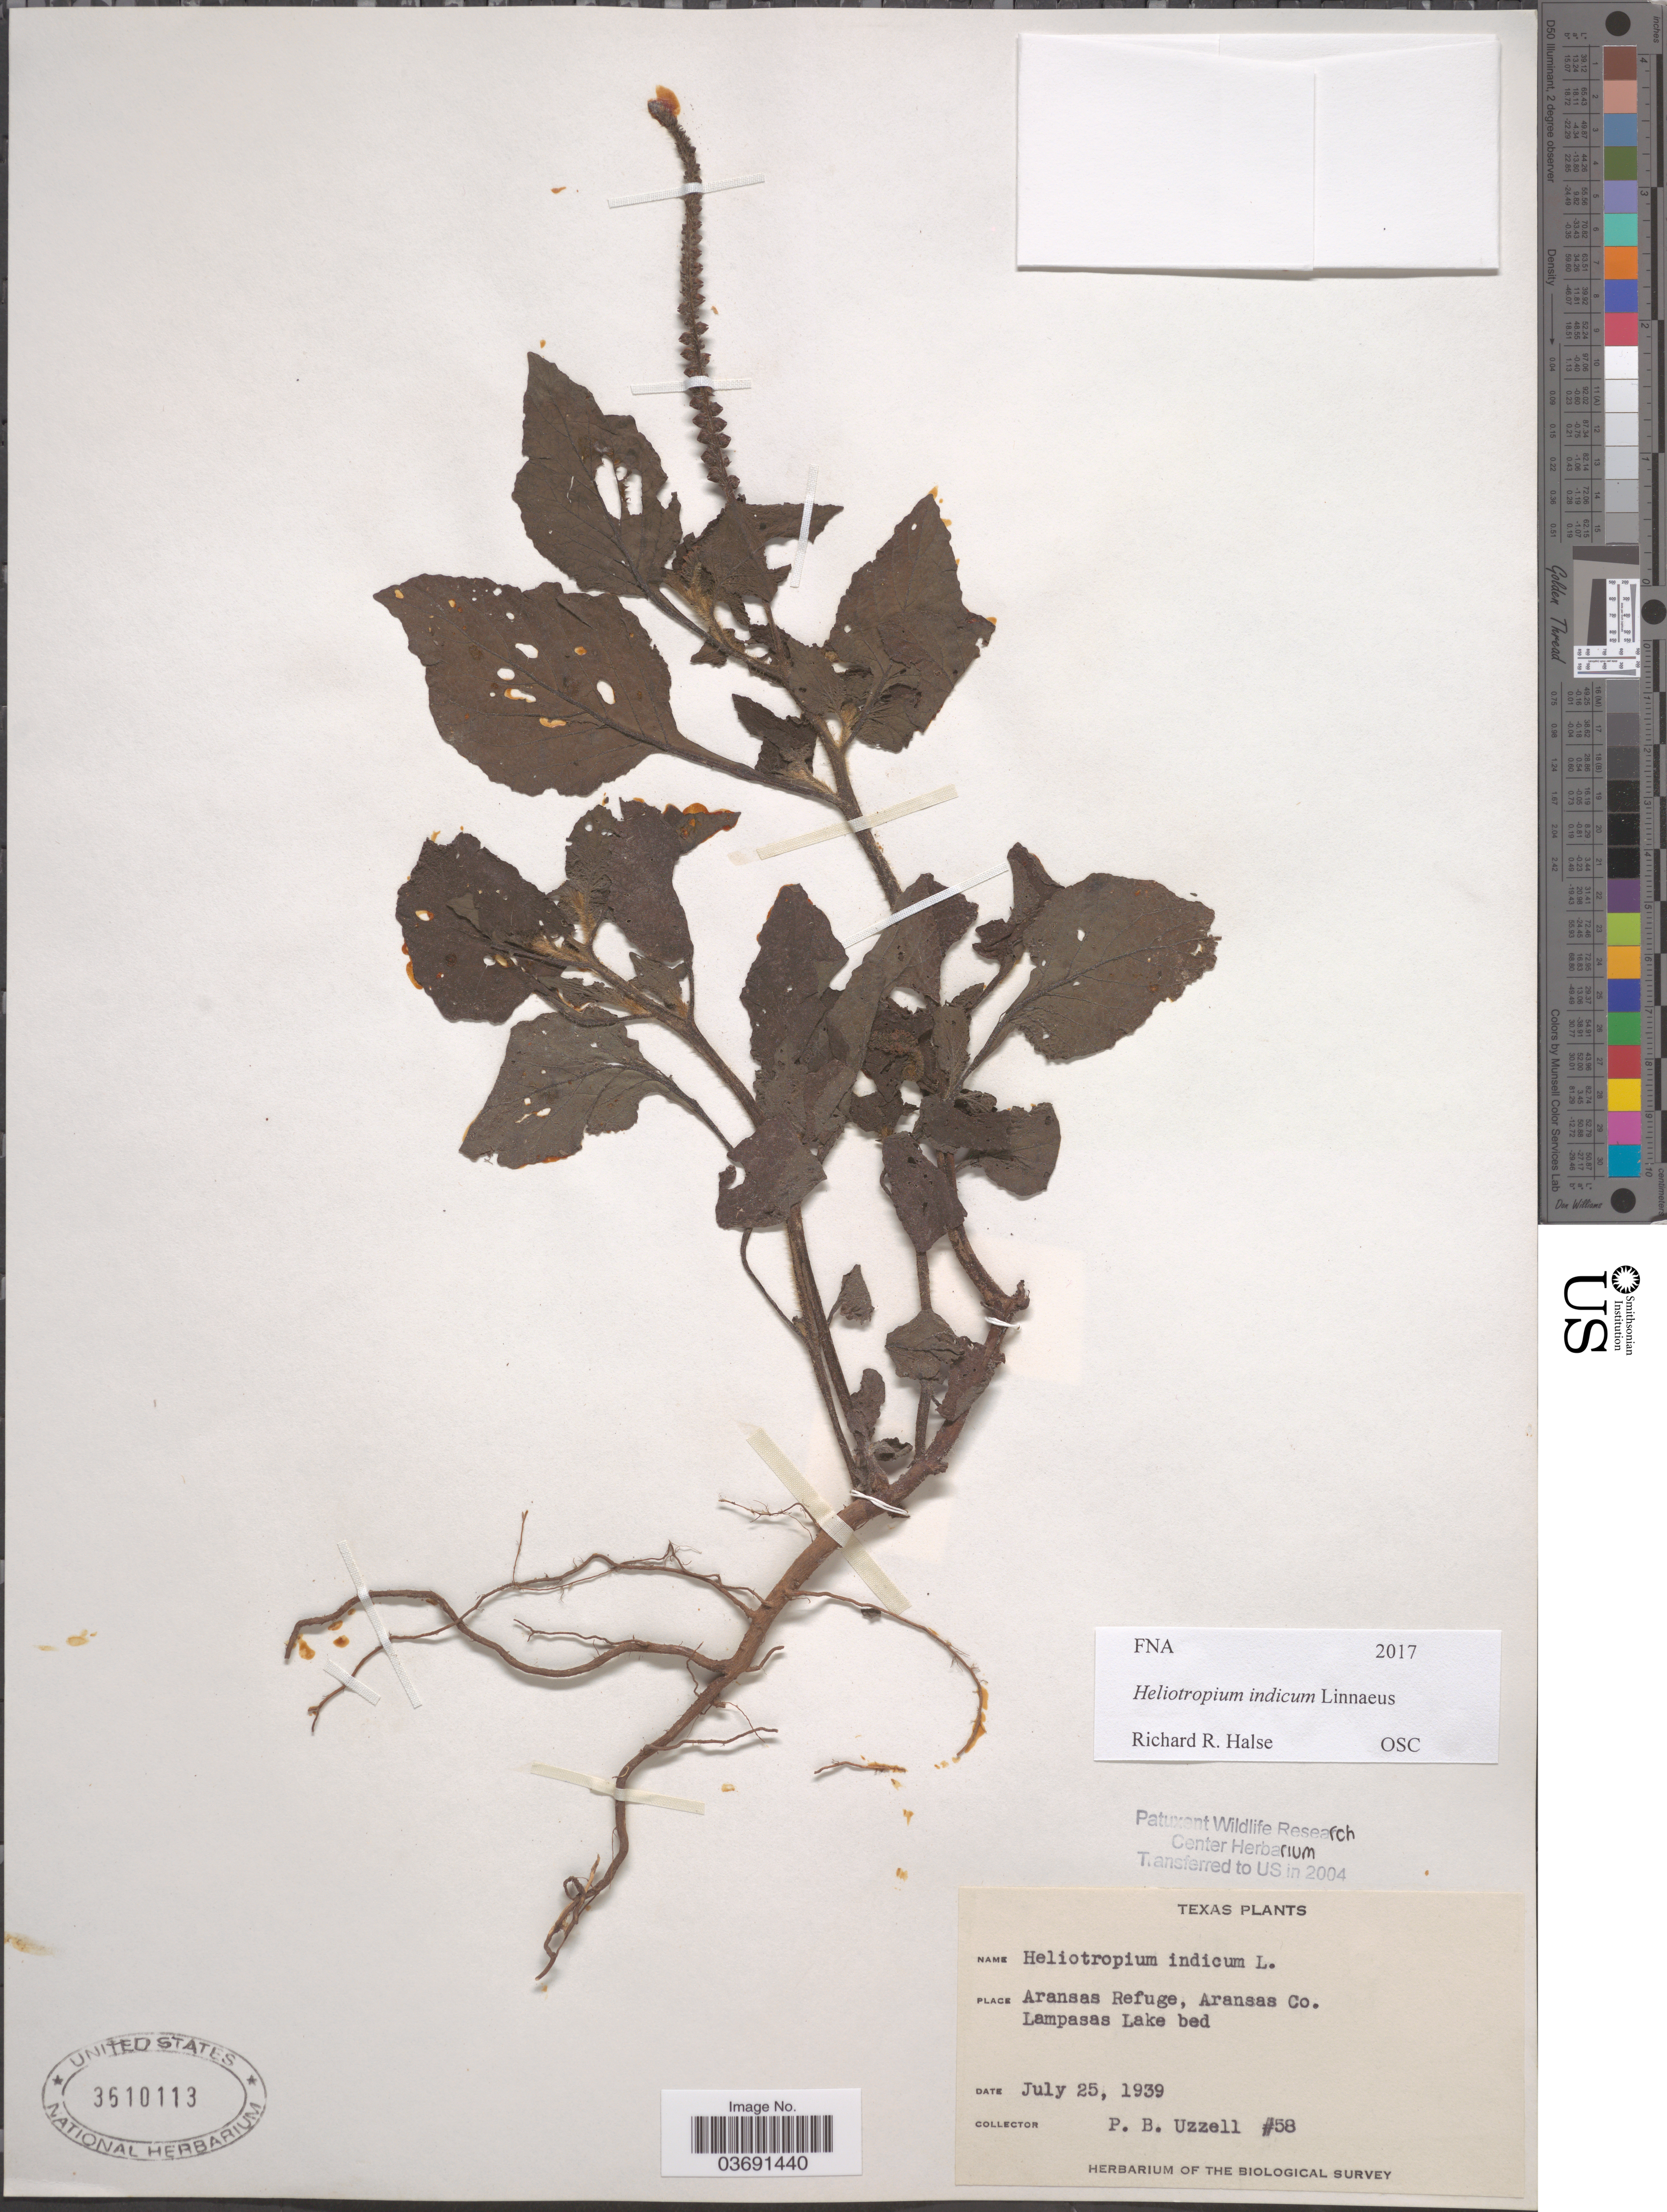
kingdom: Plantae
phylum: Tracheophyta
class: Magnoliopsida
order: Boraginales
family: Heliotropiaceae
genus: Heliotropium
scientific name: Heliotropium indicum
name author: L.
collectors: P. Uzzell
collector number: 58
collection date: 1939-07-25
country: United States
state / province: Texas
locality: Aransas Refuge, Aransas Co. Lampasas Lake bed.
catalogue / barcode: US 3610113